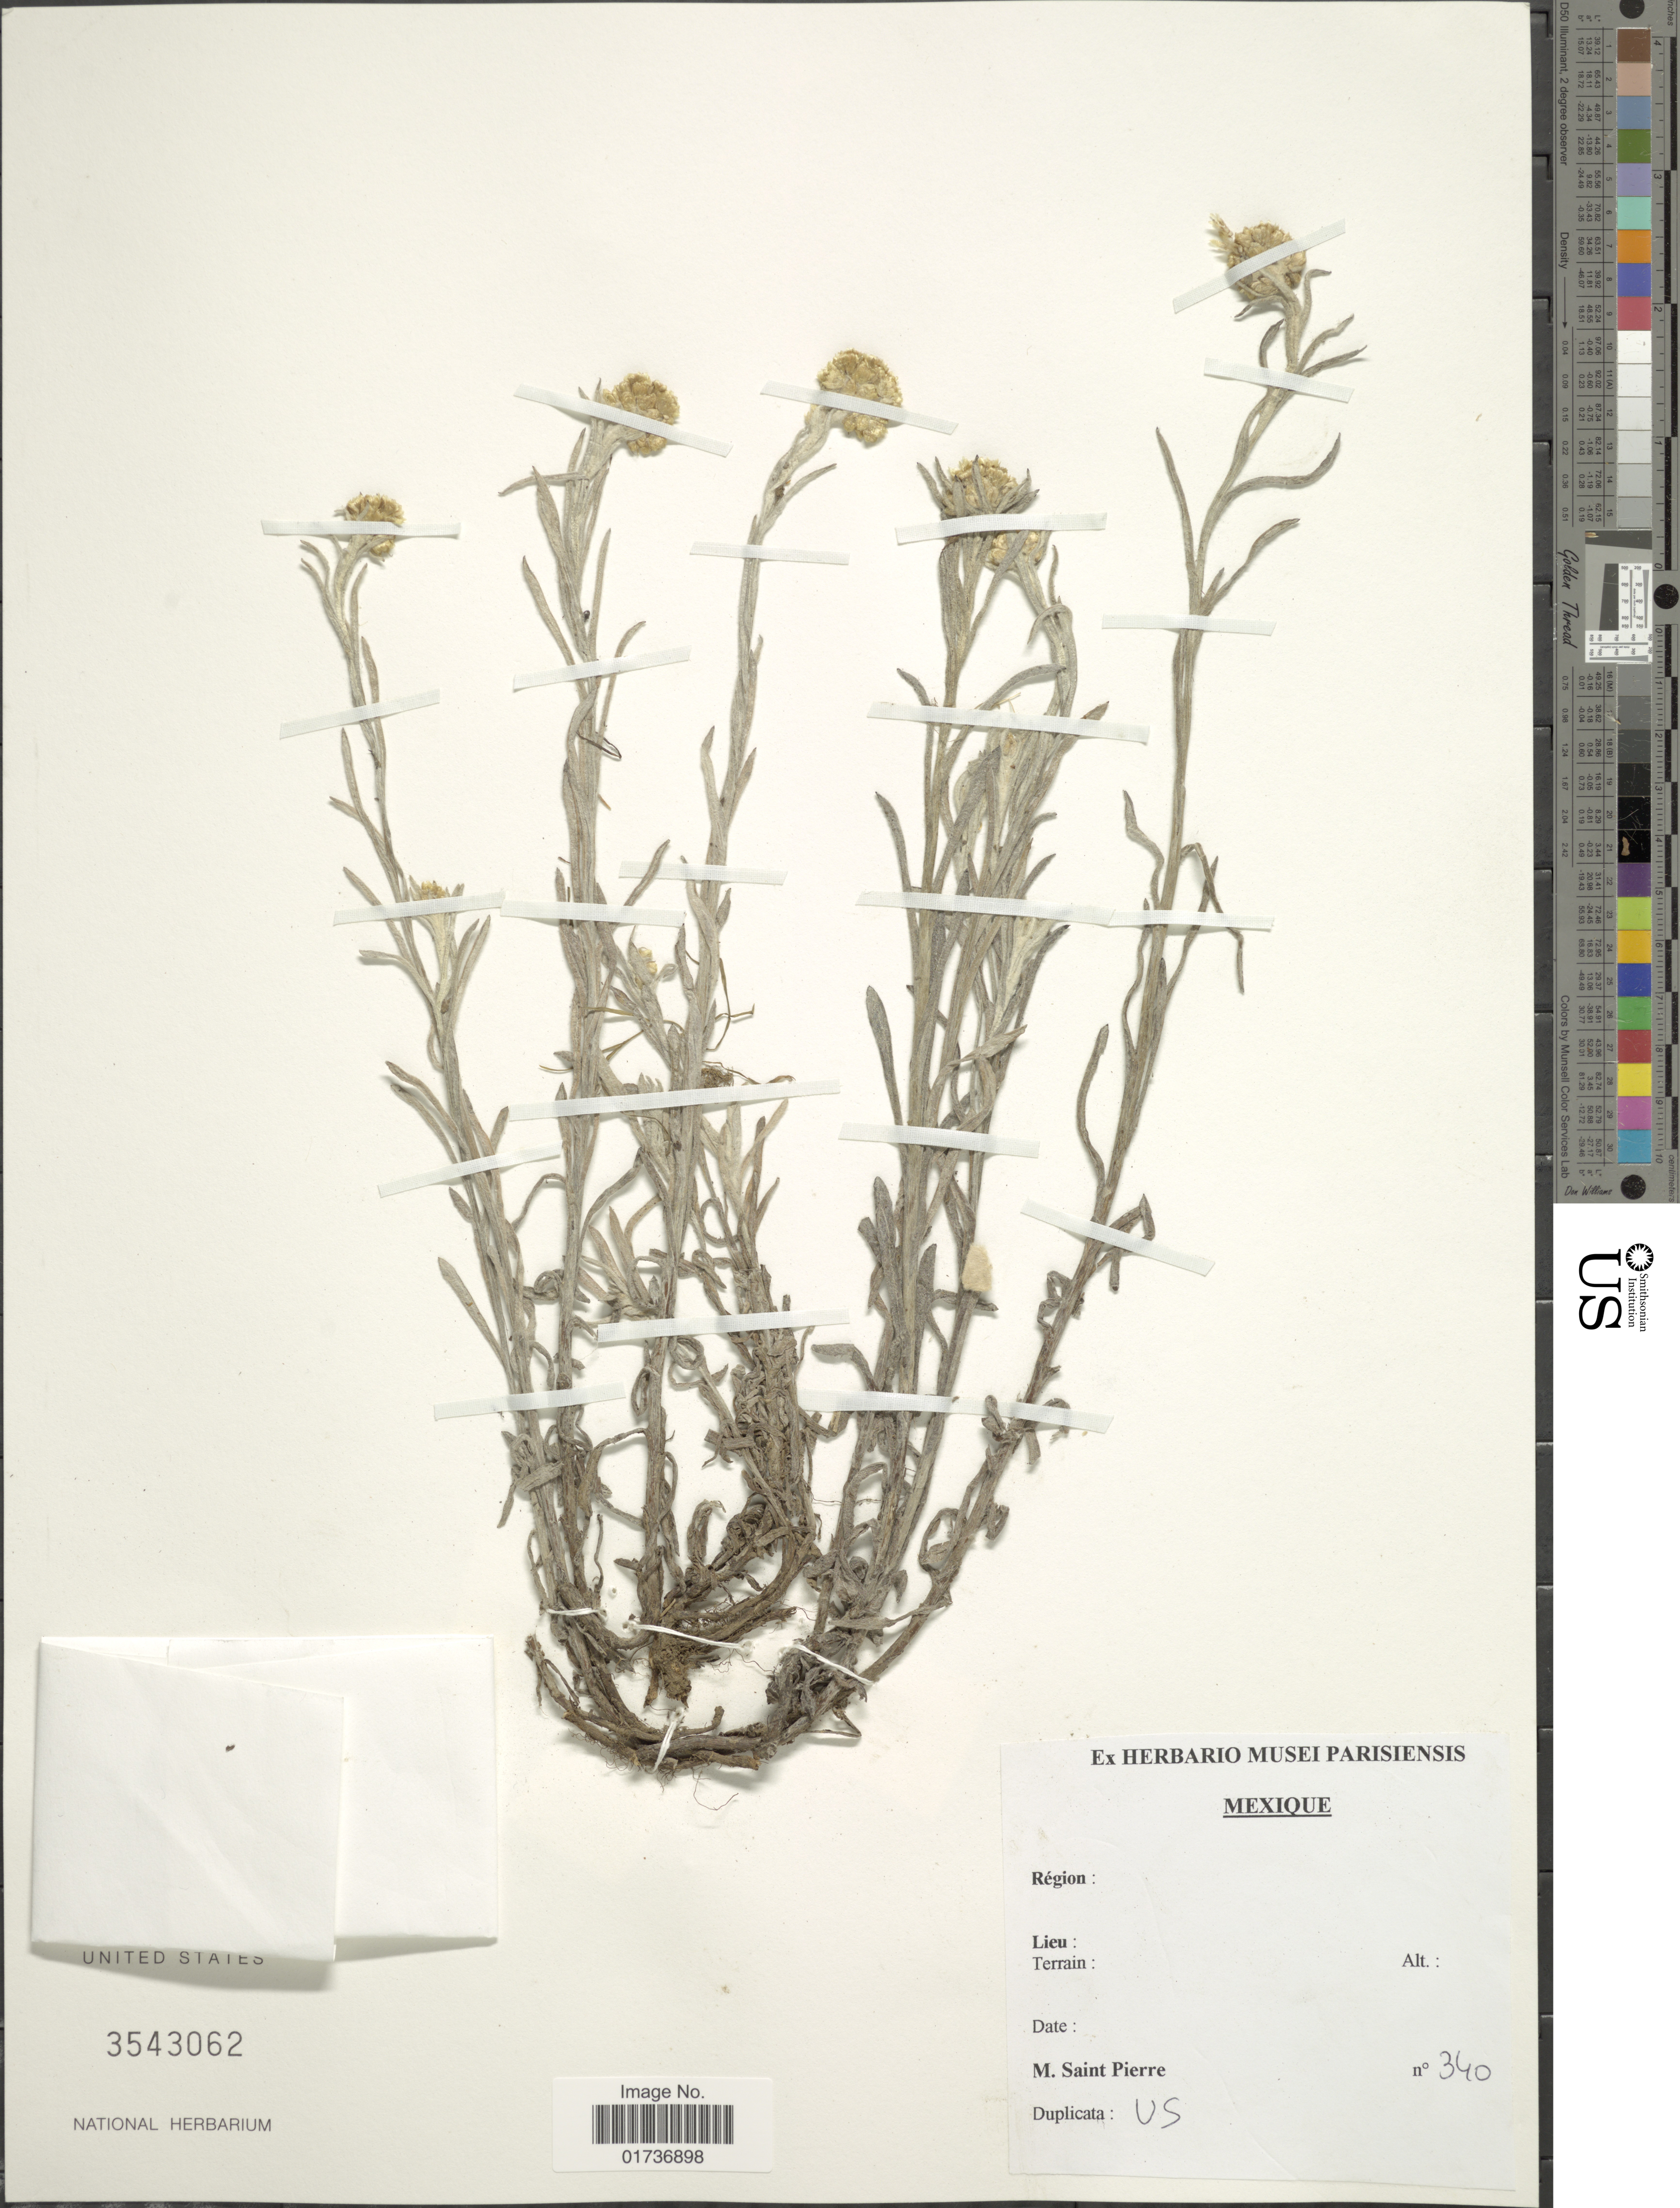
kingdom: Plantae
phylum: Tracheophyta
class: Magnoliopsida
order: Asterales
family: Asteraceae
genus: Gnaphalium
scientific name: Gnaphalium sp.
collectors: M. Saint-Pierre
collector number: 340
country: Mexico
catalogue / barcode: US 3543062